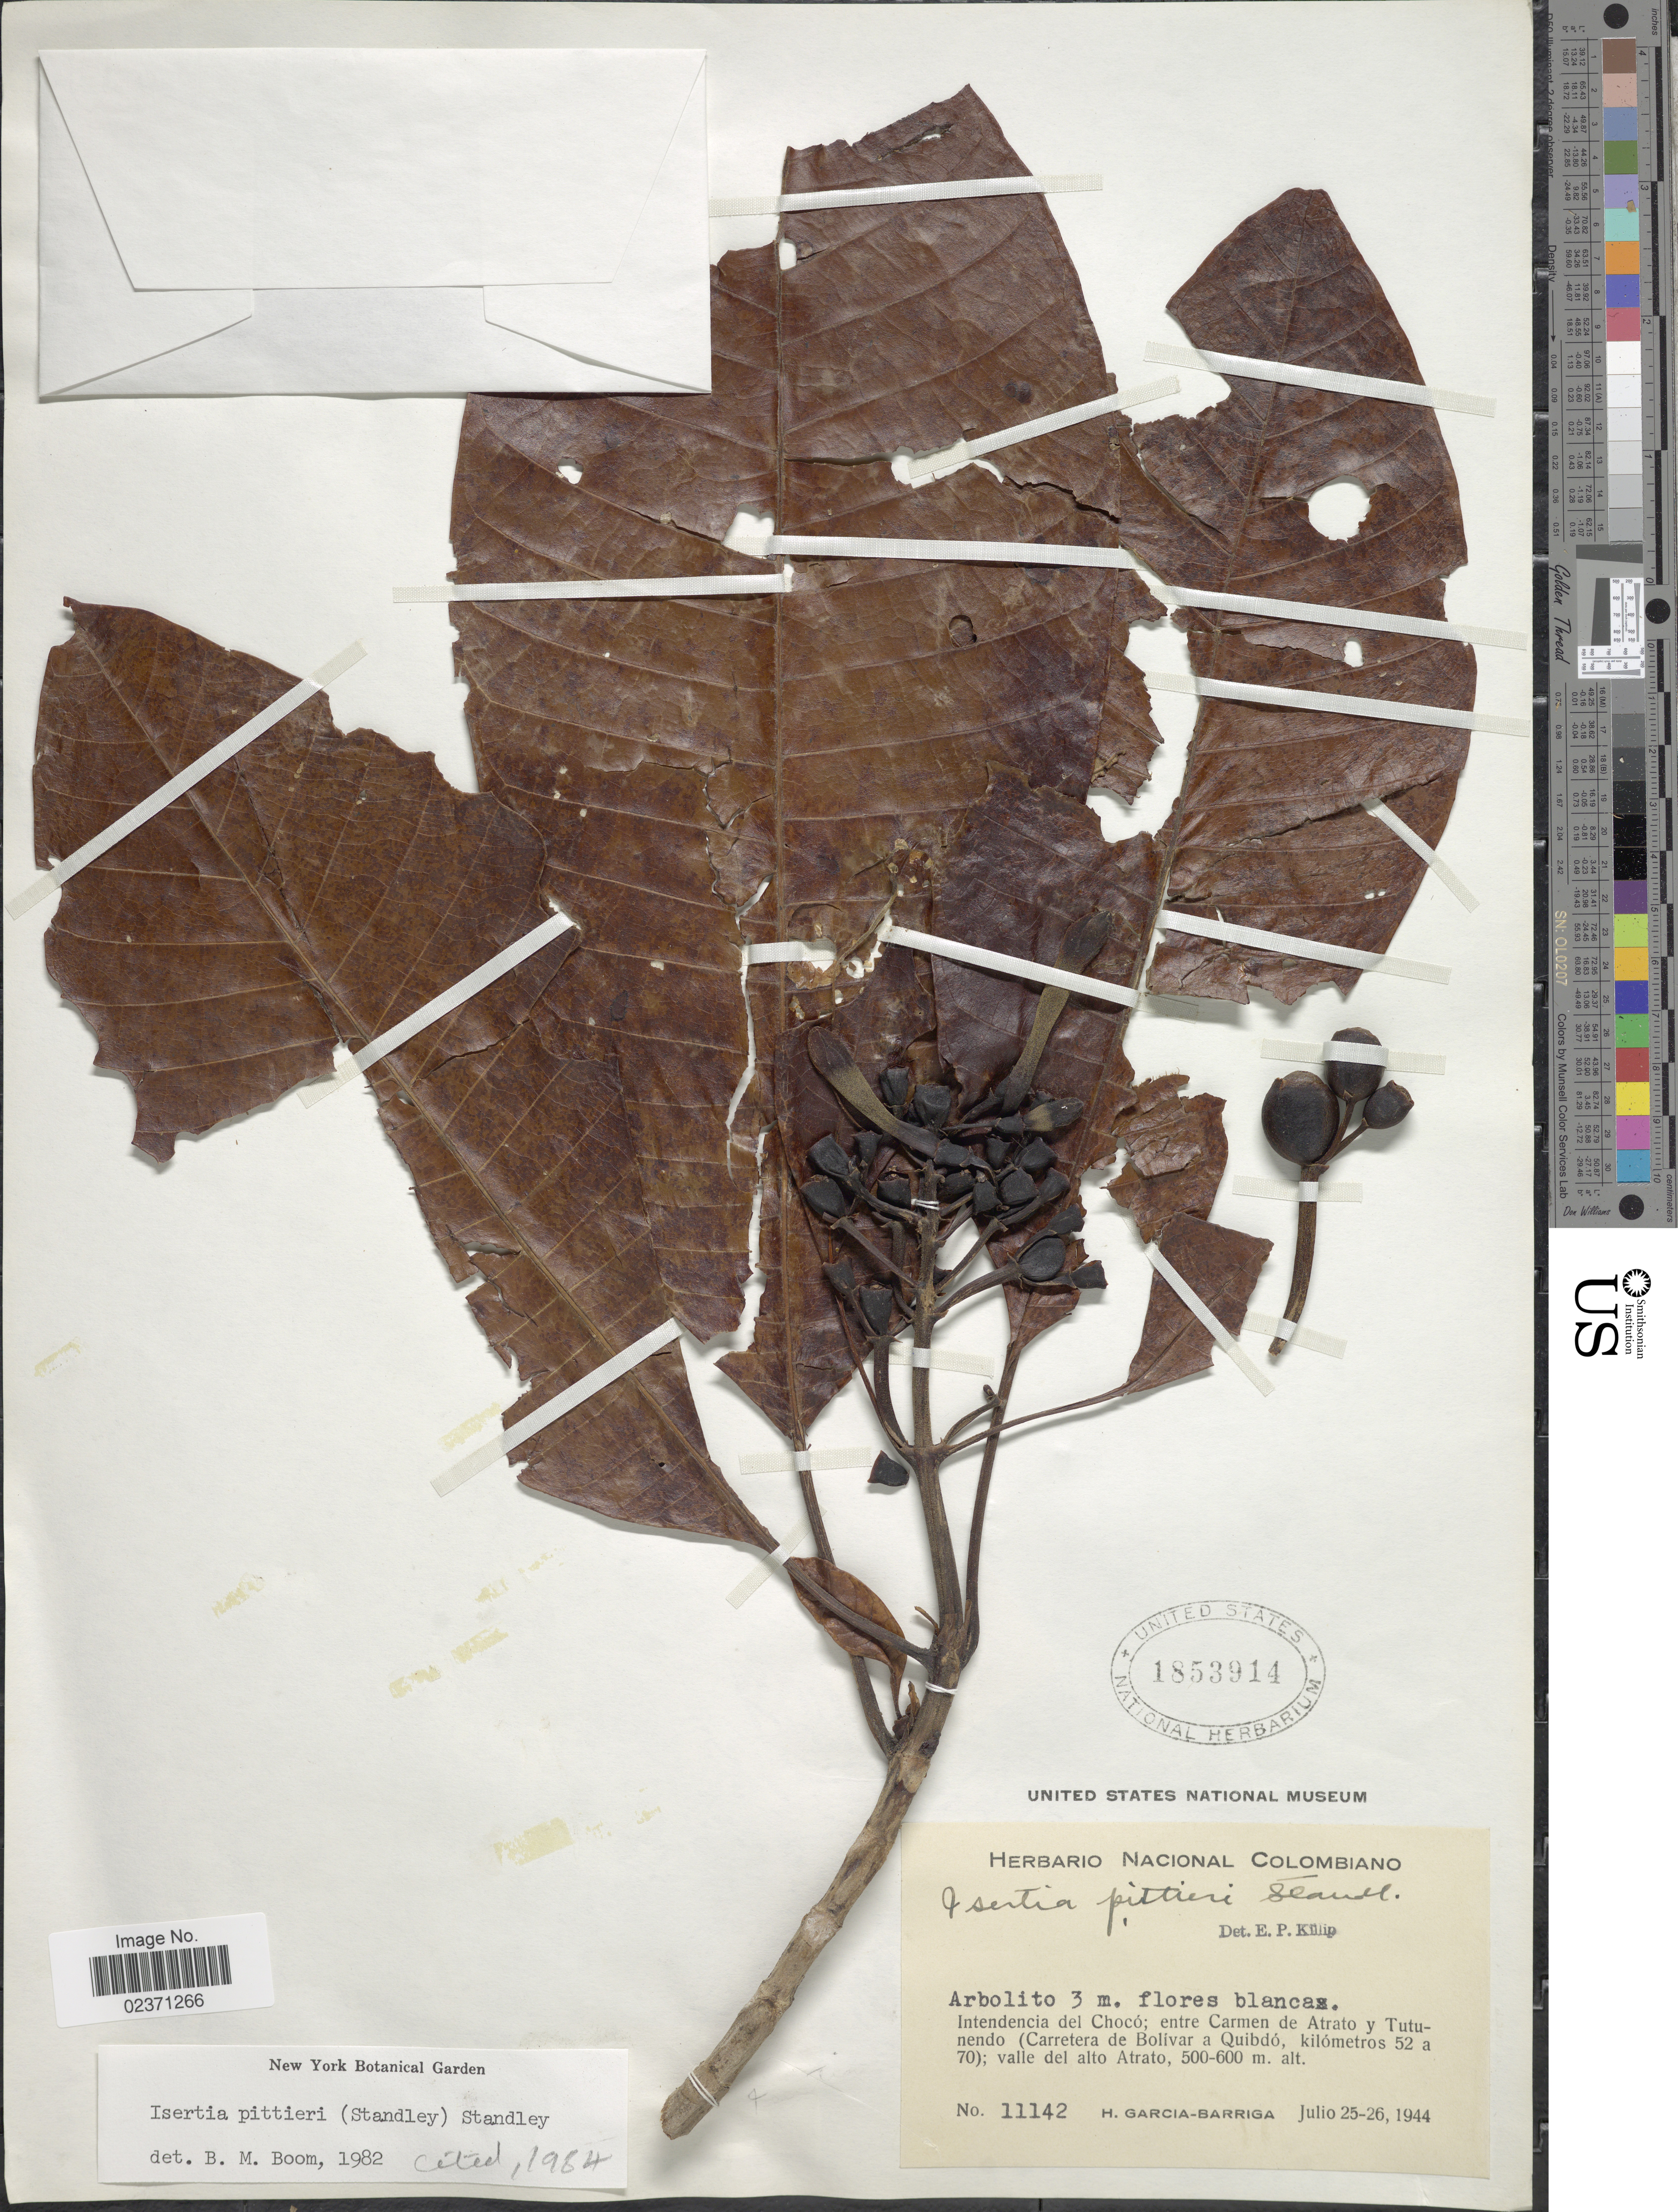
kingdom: Plantae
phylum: Tracheophyta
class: Magnoliopsida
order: Gentianales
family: Rubiaceae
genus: Isertia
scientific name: Isertia pittieri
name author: (Standl.) Standl.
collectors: H. García Barriga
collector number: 11142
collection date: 1944-07-25/1944-07-26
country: Colombia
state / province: Chocó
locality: Intendencia del Choco; entre Carmen de Atrato y Tutunendo ( Carretera de Bolivar a Quibdo, kilometros 52 a 70); valle del alto Atrato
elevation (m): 500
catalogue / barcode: US 1853914